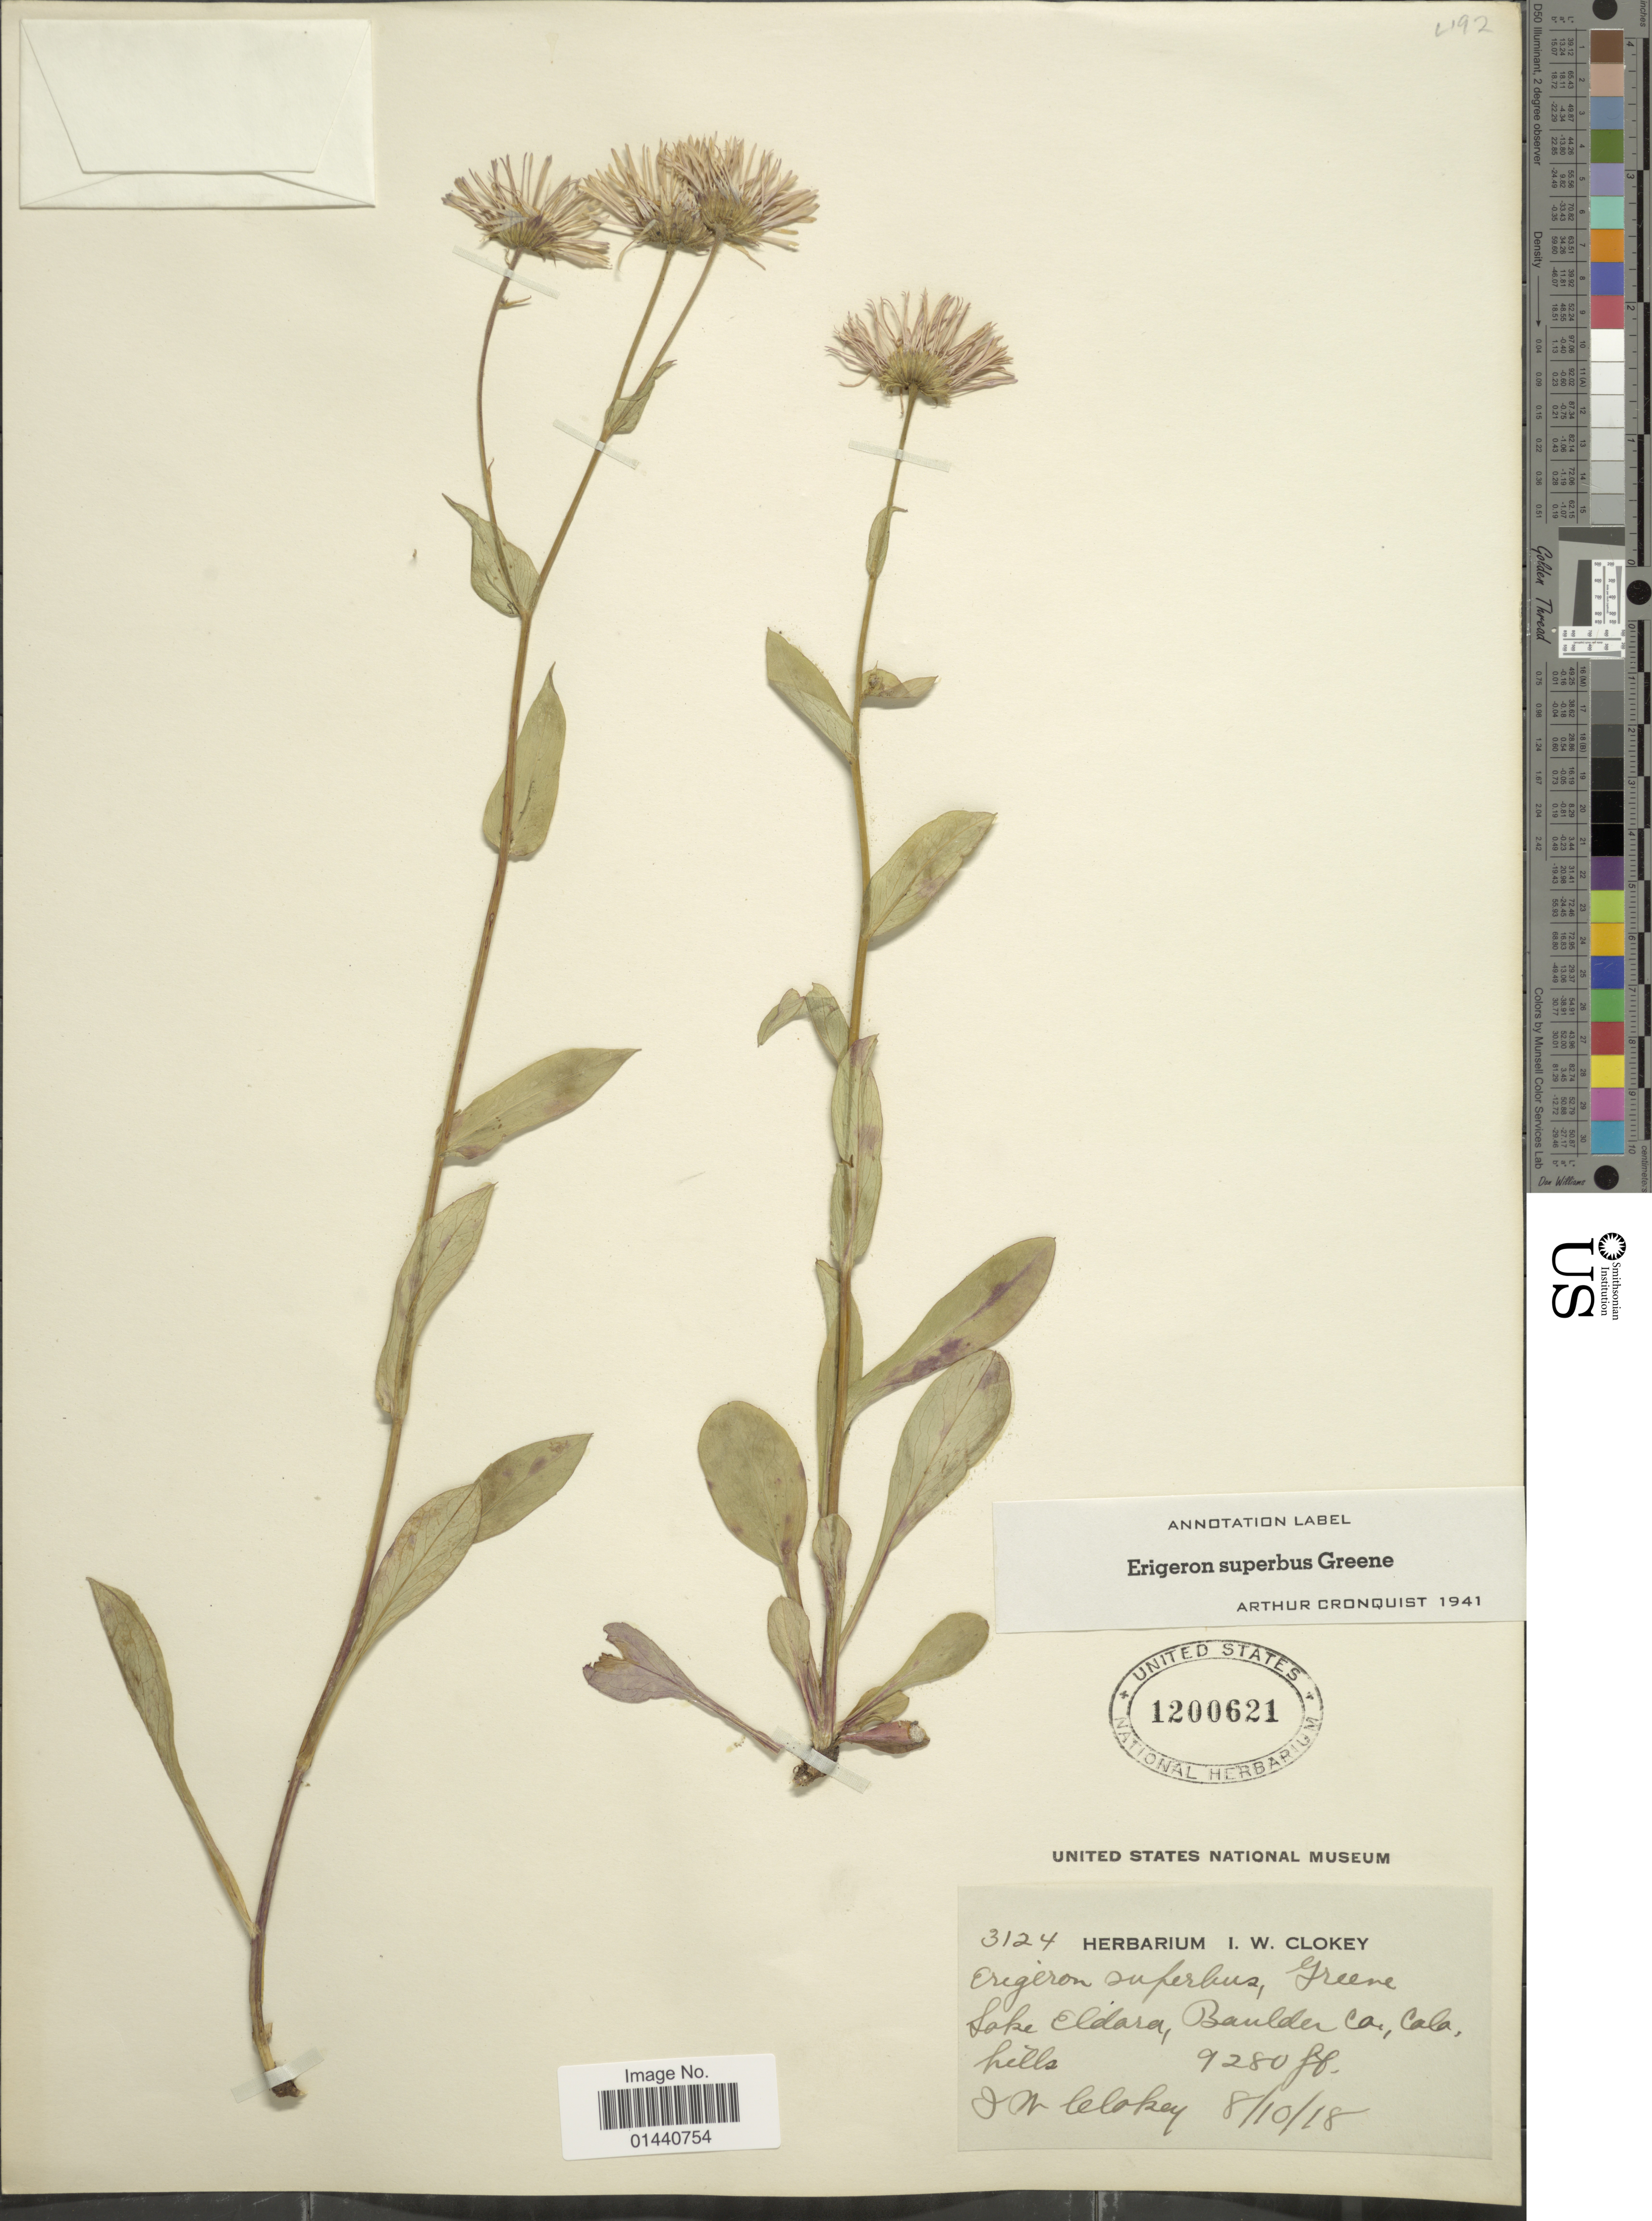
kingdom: Plantae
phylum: Tracheophyta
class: Magnoliopsida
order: Asterales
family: Asteraceae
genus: Erigeron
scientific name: Erigeron superbus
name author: Greene ex Rydb.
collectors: I. W. Clokey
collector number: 3124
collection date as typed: Transcribed d/m/y: 10/8/18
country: United States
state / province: Colorado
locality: Lake Eldara, Boulder Co, Colo.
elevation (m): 2829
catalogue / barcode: US 1200621